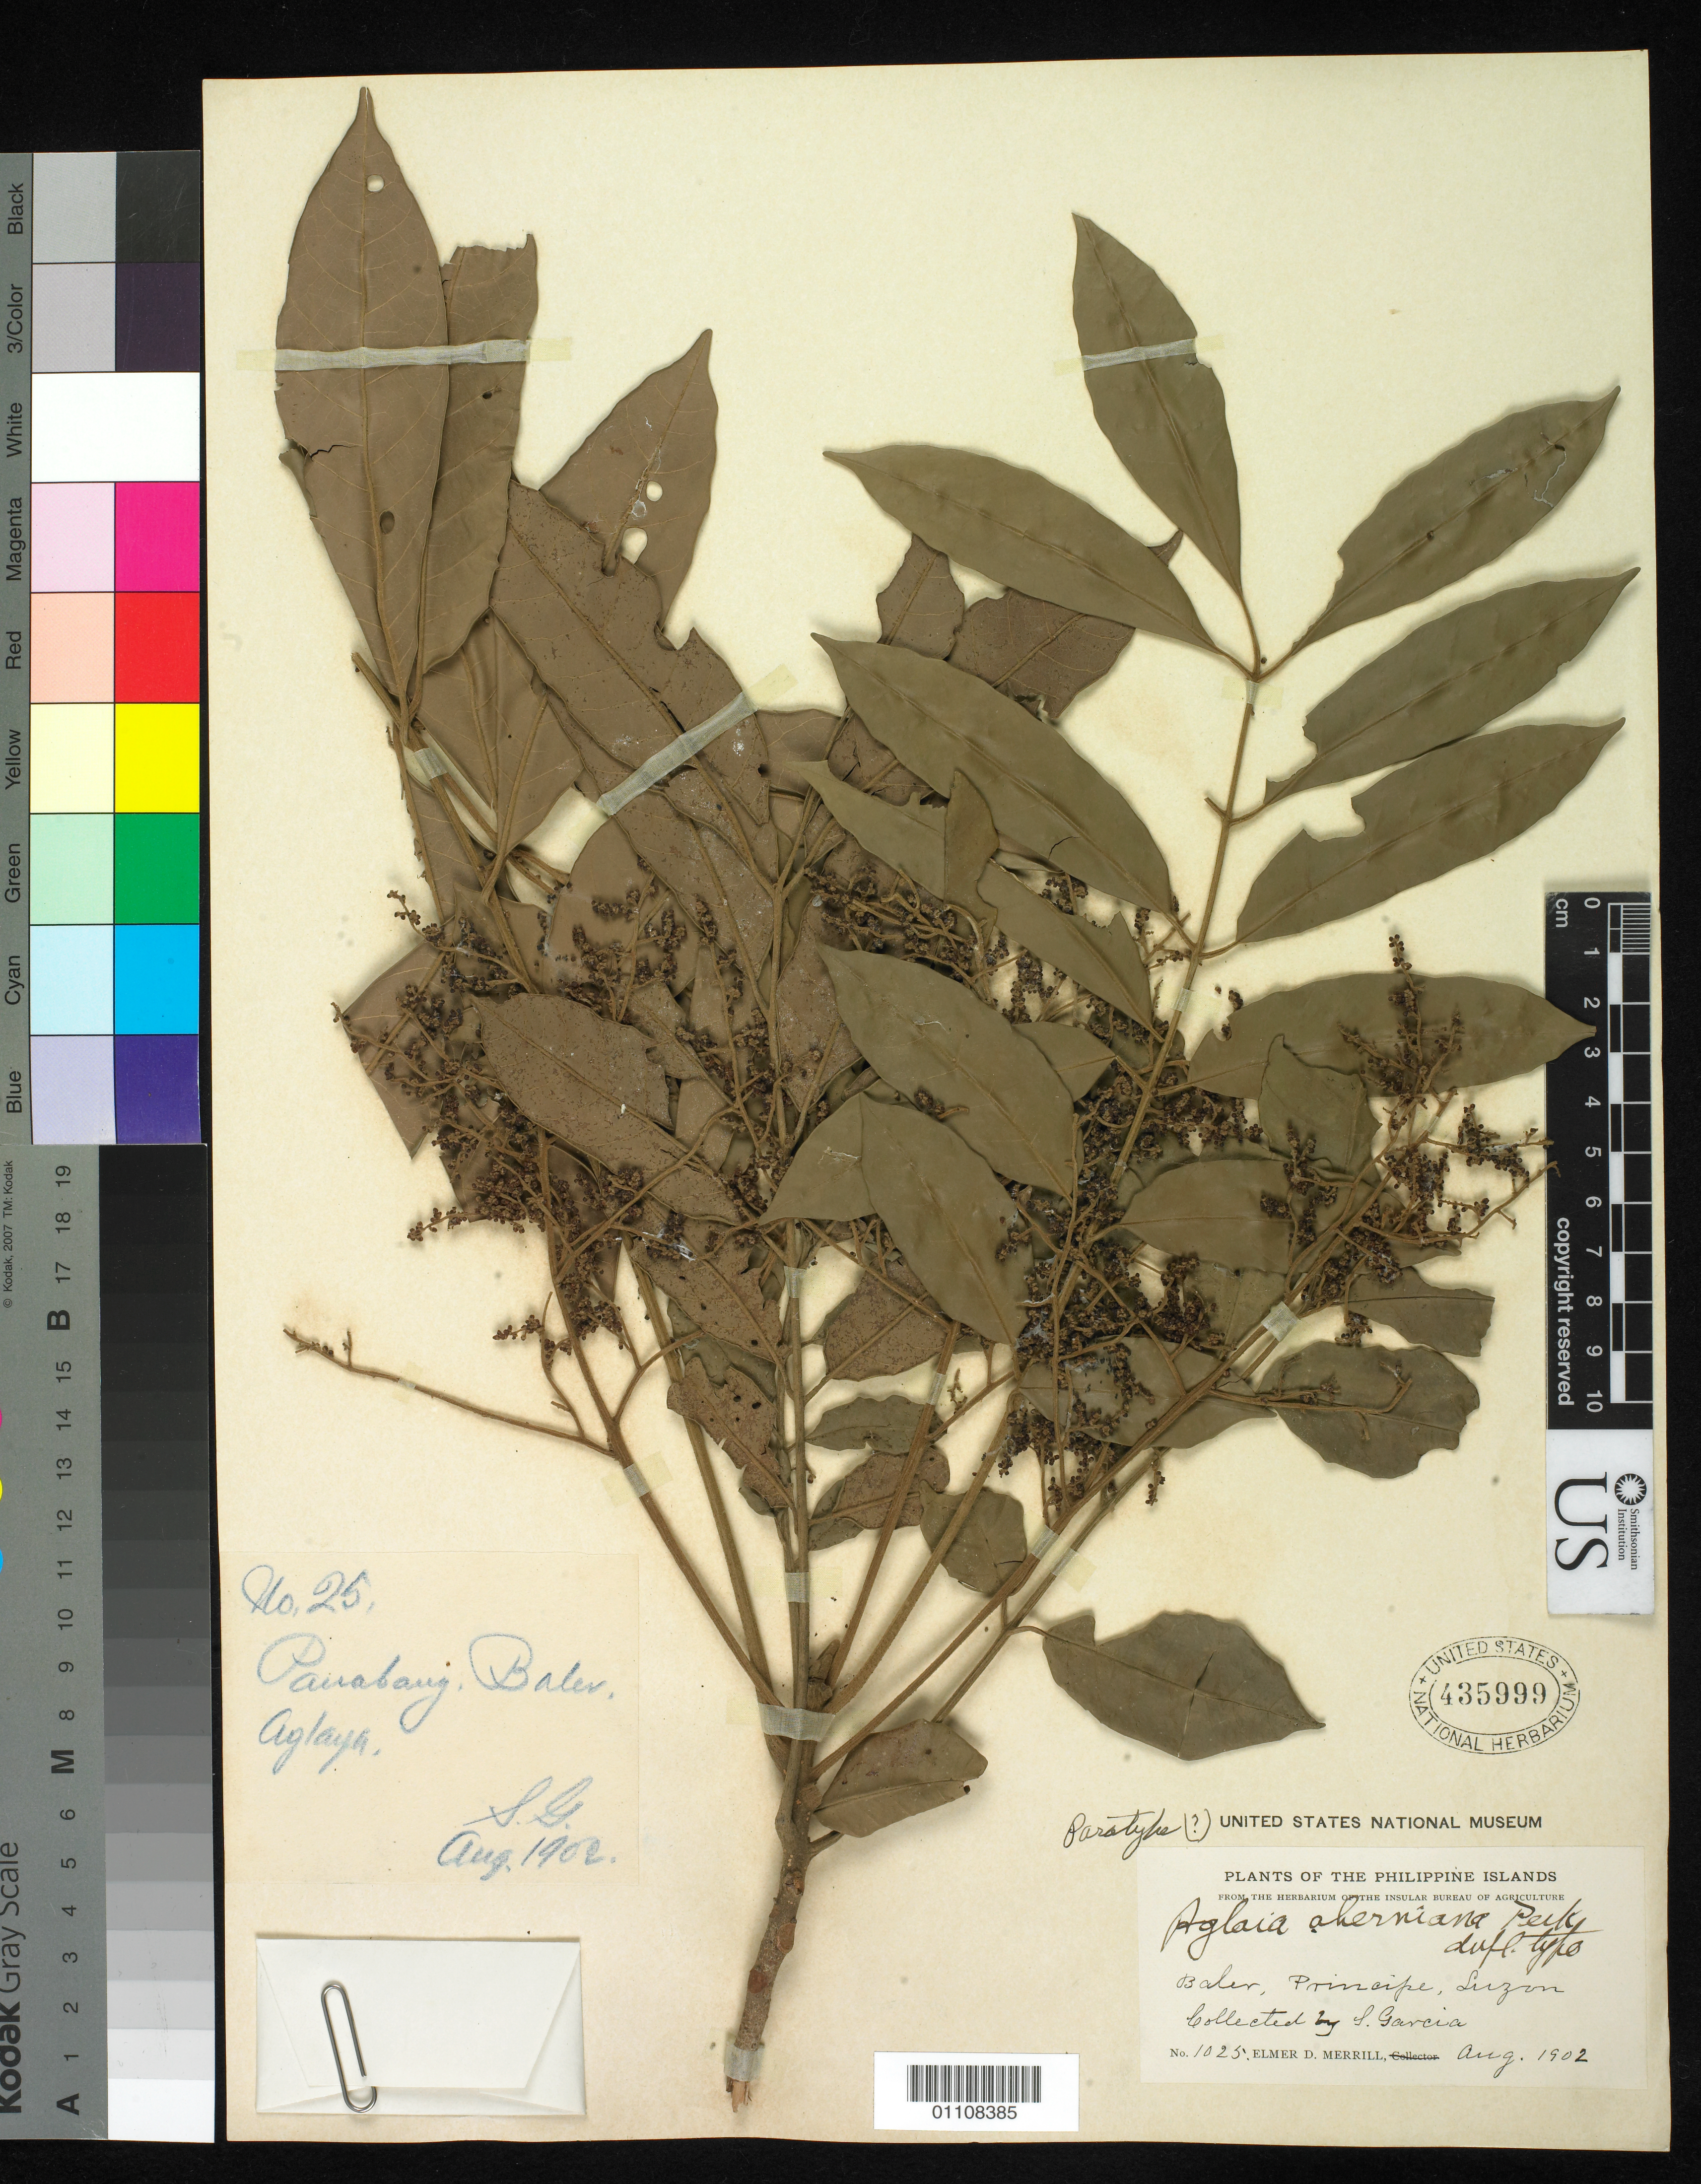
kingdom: Plantae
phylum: Tracheophyta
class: Magnoliopsida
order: Sapindales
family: Meliaceae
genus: Aglaia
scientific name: Aglaia aherniana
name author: Perkins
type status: Isosyntype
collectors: S. Garcia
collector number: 1025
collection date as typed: Aug 1902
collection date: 1902-08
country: Philippines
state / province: Calabarzon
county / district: Quezon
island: Luzon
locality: Baler, Principe.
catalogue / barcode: US 435999